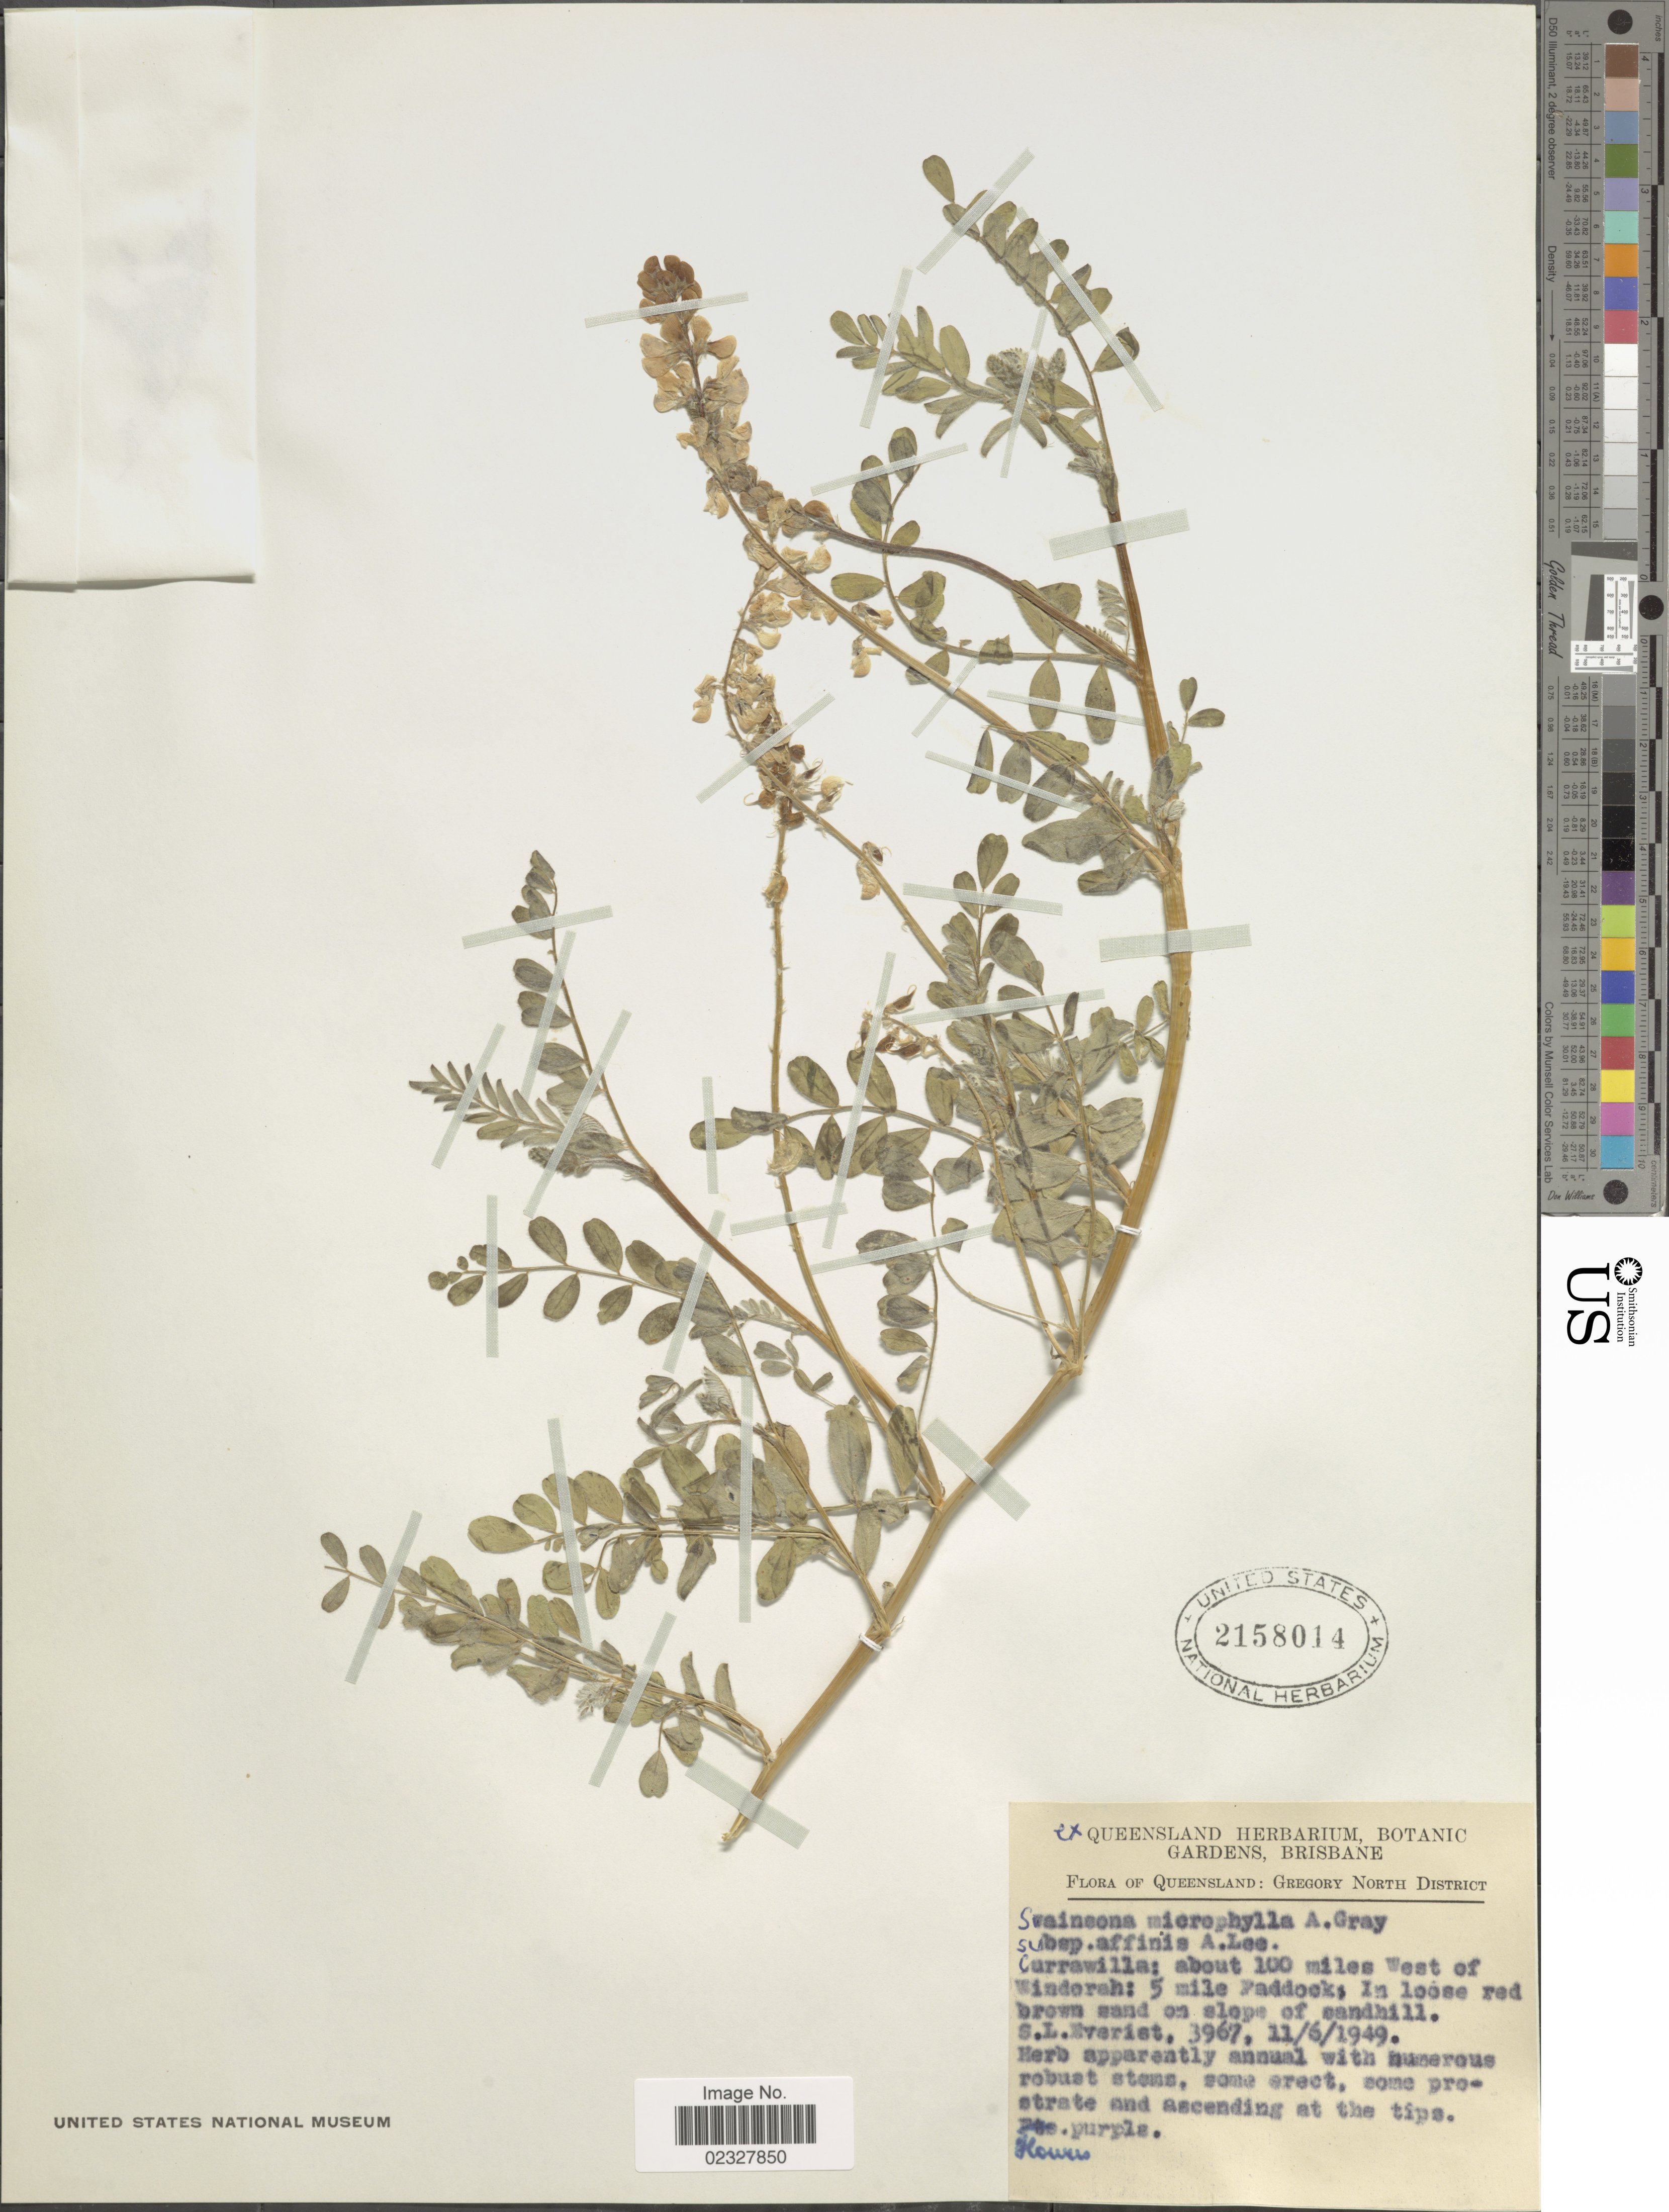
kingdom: Plantae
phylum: Tracheophyta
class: Magnoliopsida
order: Fabales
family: Fabaceae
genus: Swainsona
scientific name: Swainsona microphylla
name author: A. Gray in Wilkes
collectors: S. Everist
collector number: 3967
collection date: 1949-06-11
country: Australia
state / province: Queensland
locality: Gregory North District, Currawilla: about 100 miles west of Winderah: 5 mile Paddock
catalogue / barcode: US 2158014